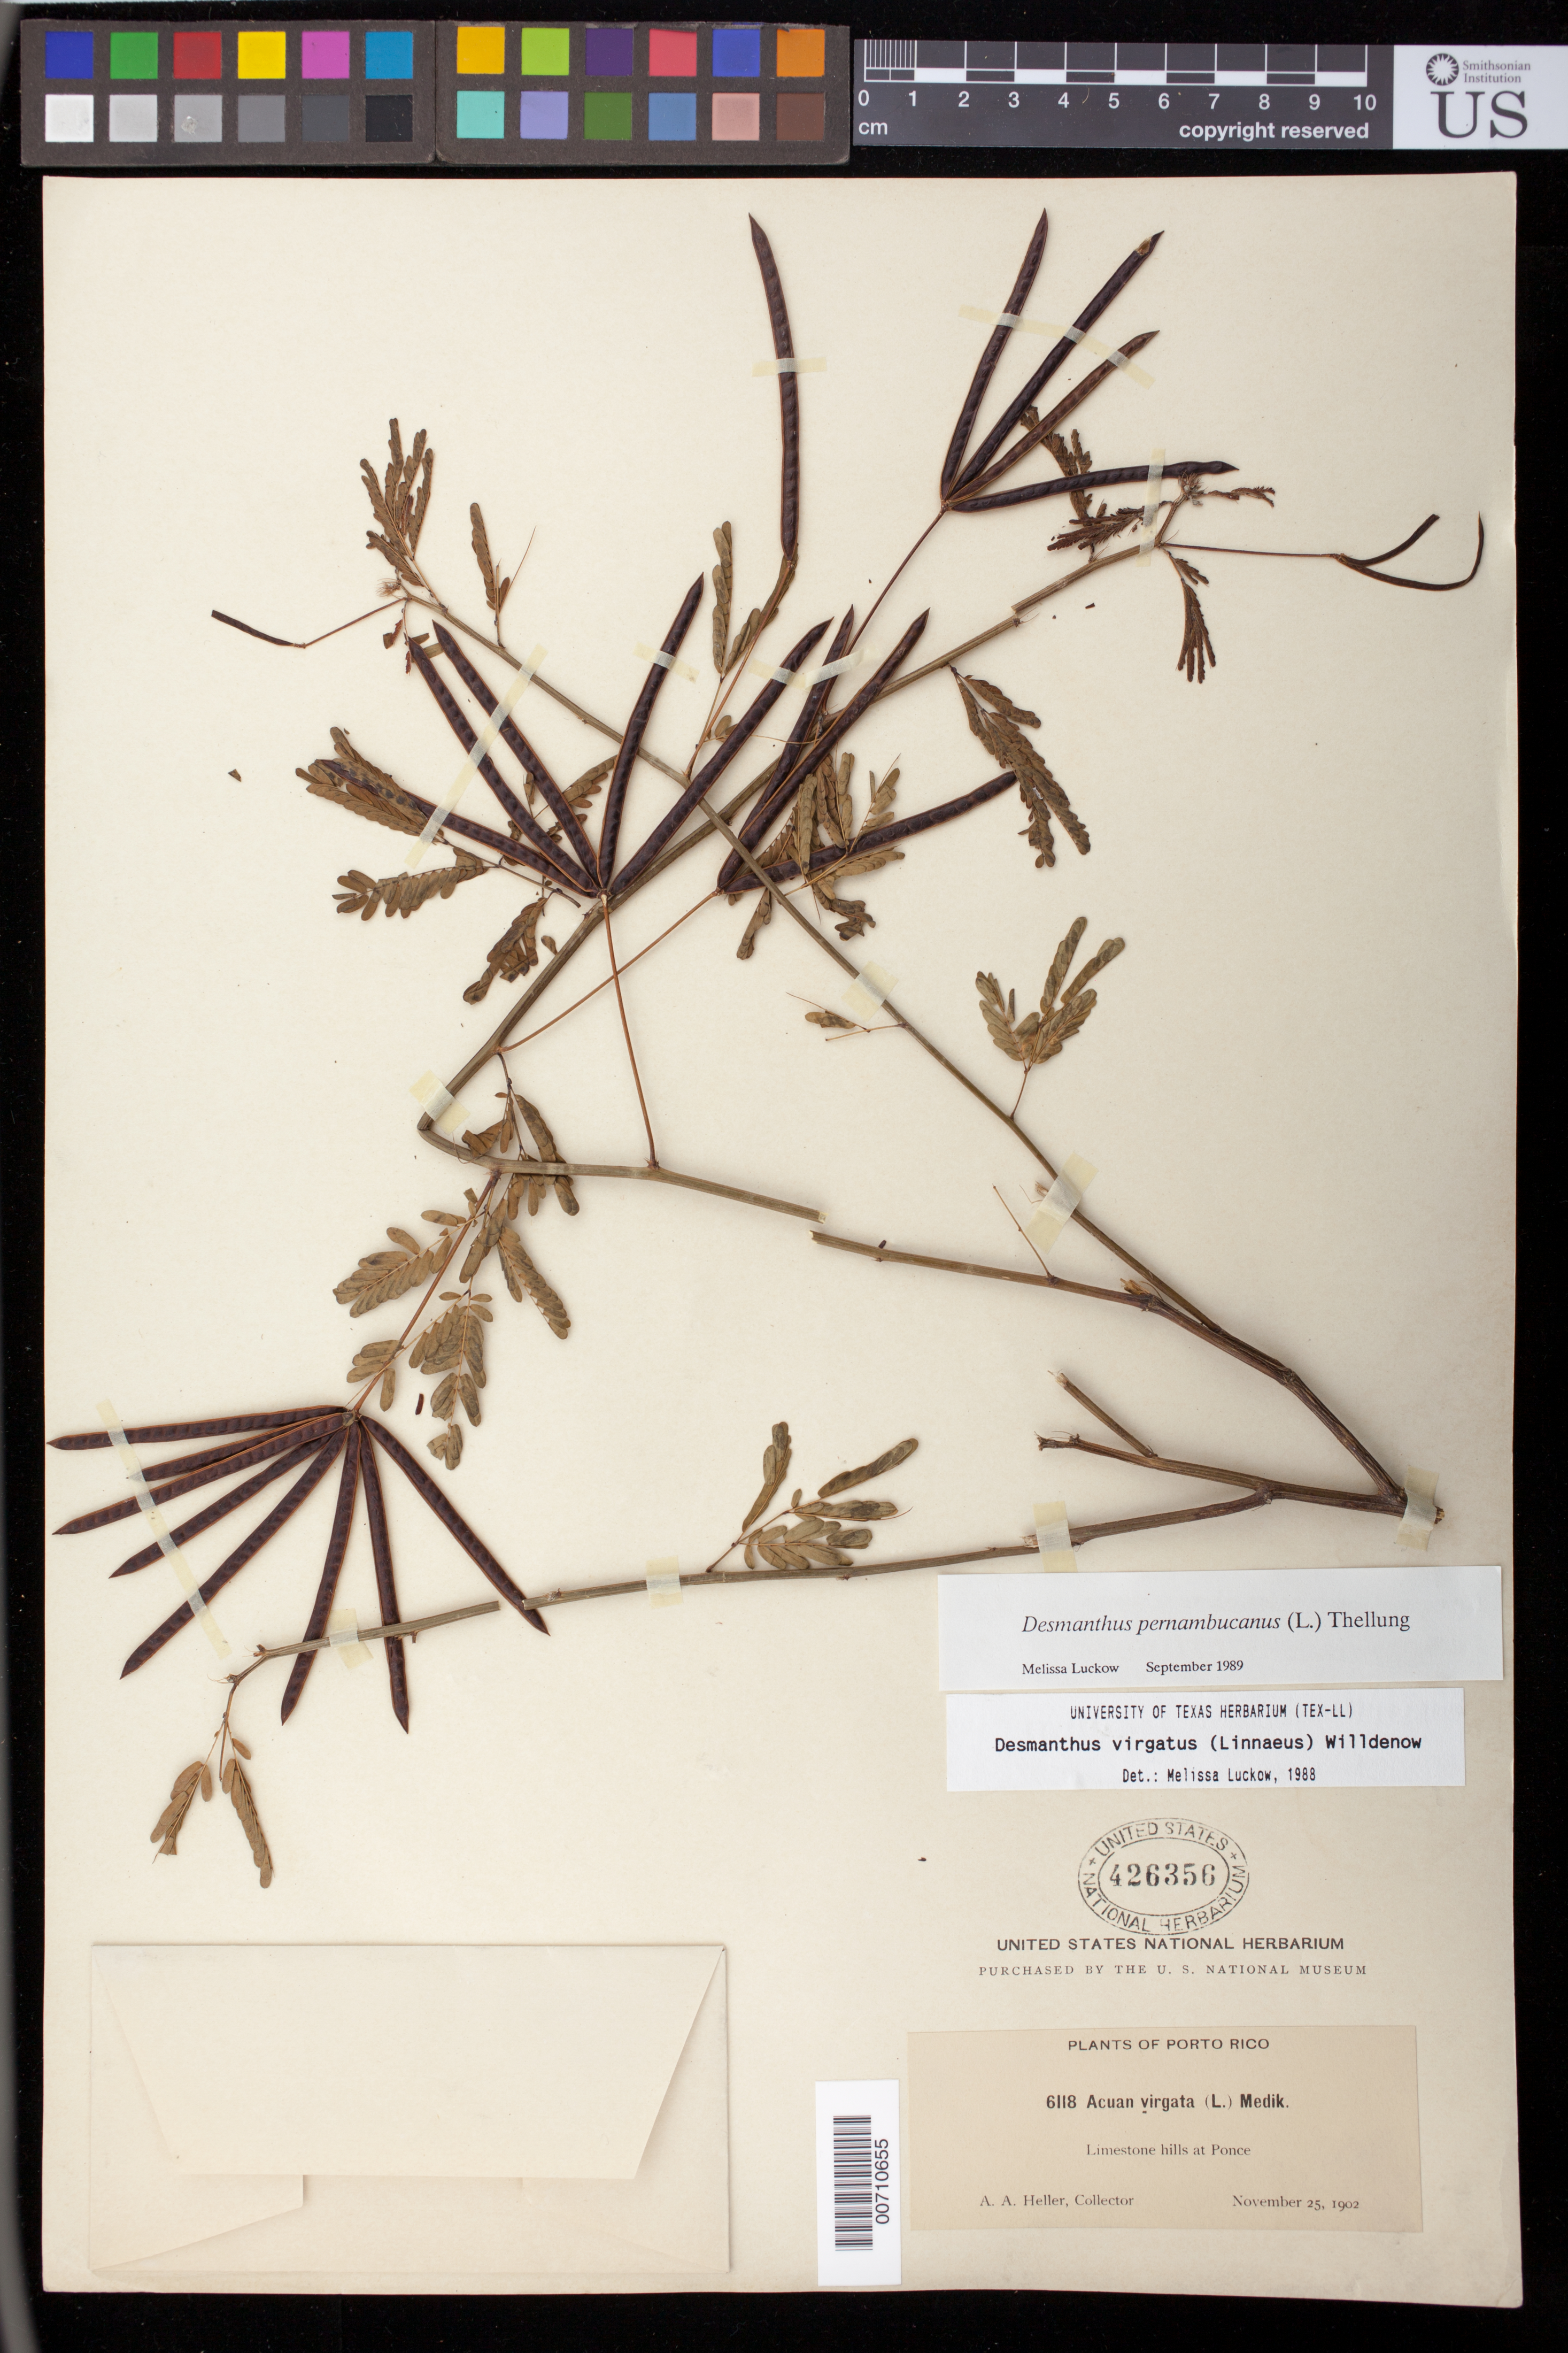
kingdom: Plantae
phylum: Tracheophyta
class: Magnoliopsida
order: Fabales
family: Fabaceae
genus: Desmanthus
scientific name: Desmanthus pernambucanus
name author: (L.) Thell.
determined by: Luckow, M. A.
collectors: A. A. Heller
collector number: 6118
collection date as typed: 25 Nov 1902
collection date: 1902-11-25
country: Puerto Rico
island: Greater Antilles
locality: Ponce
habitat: Limestone hills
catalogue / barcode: US 426356